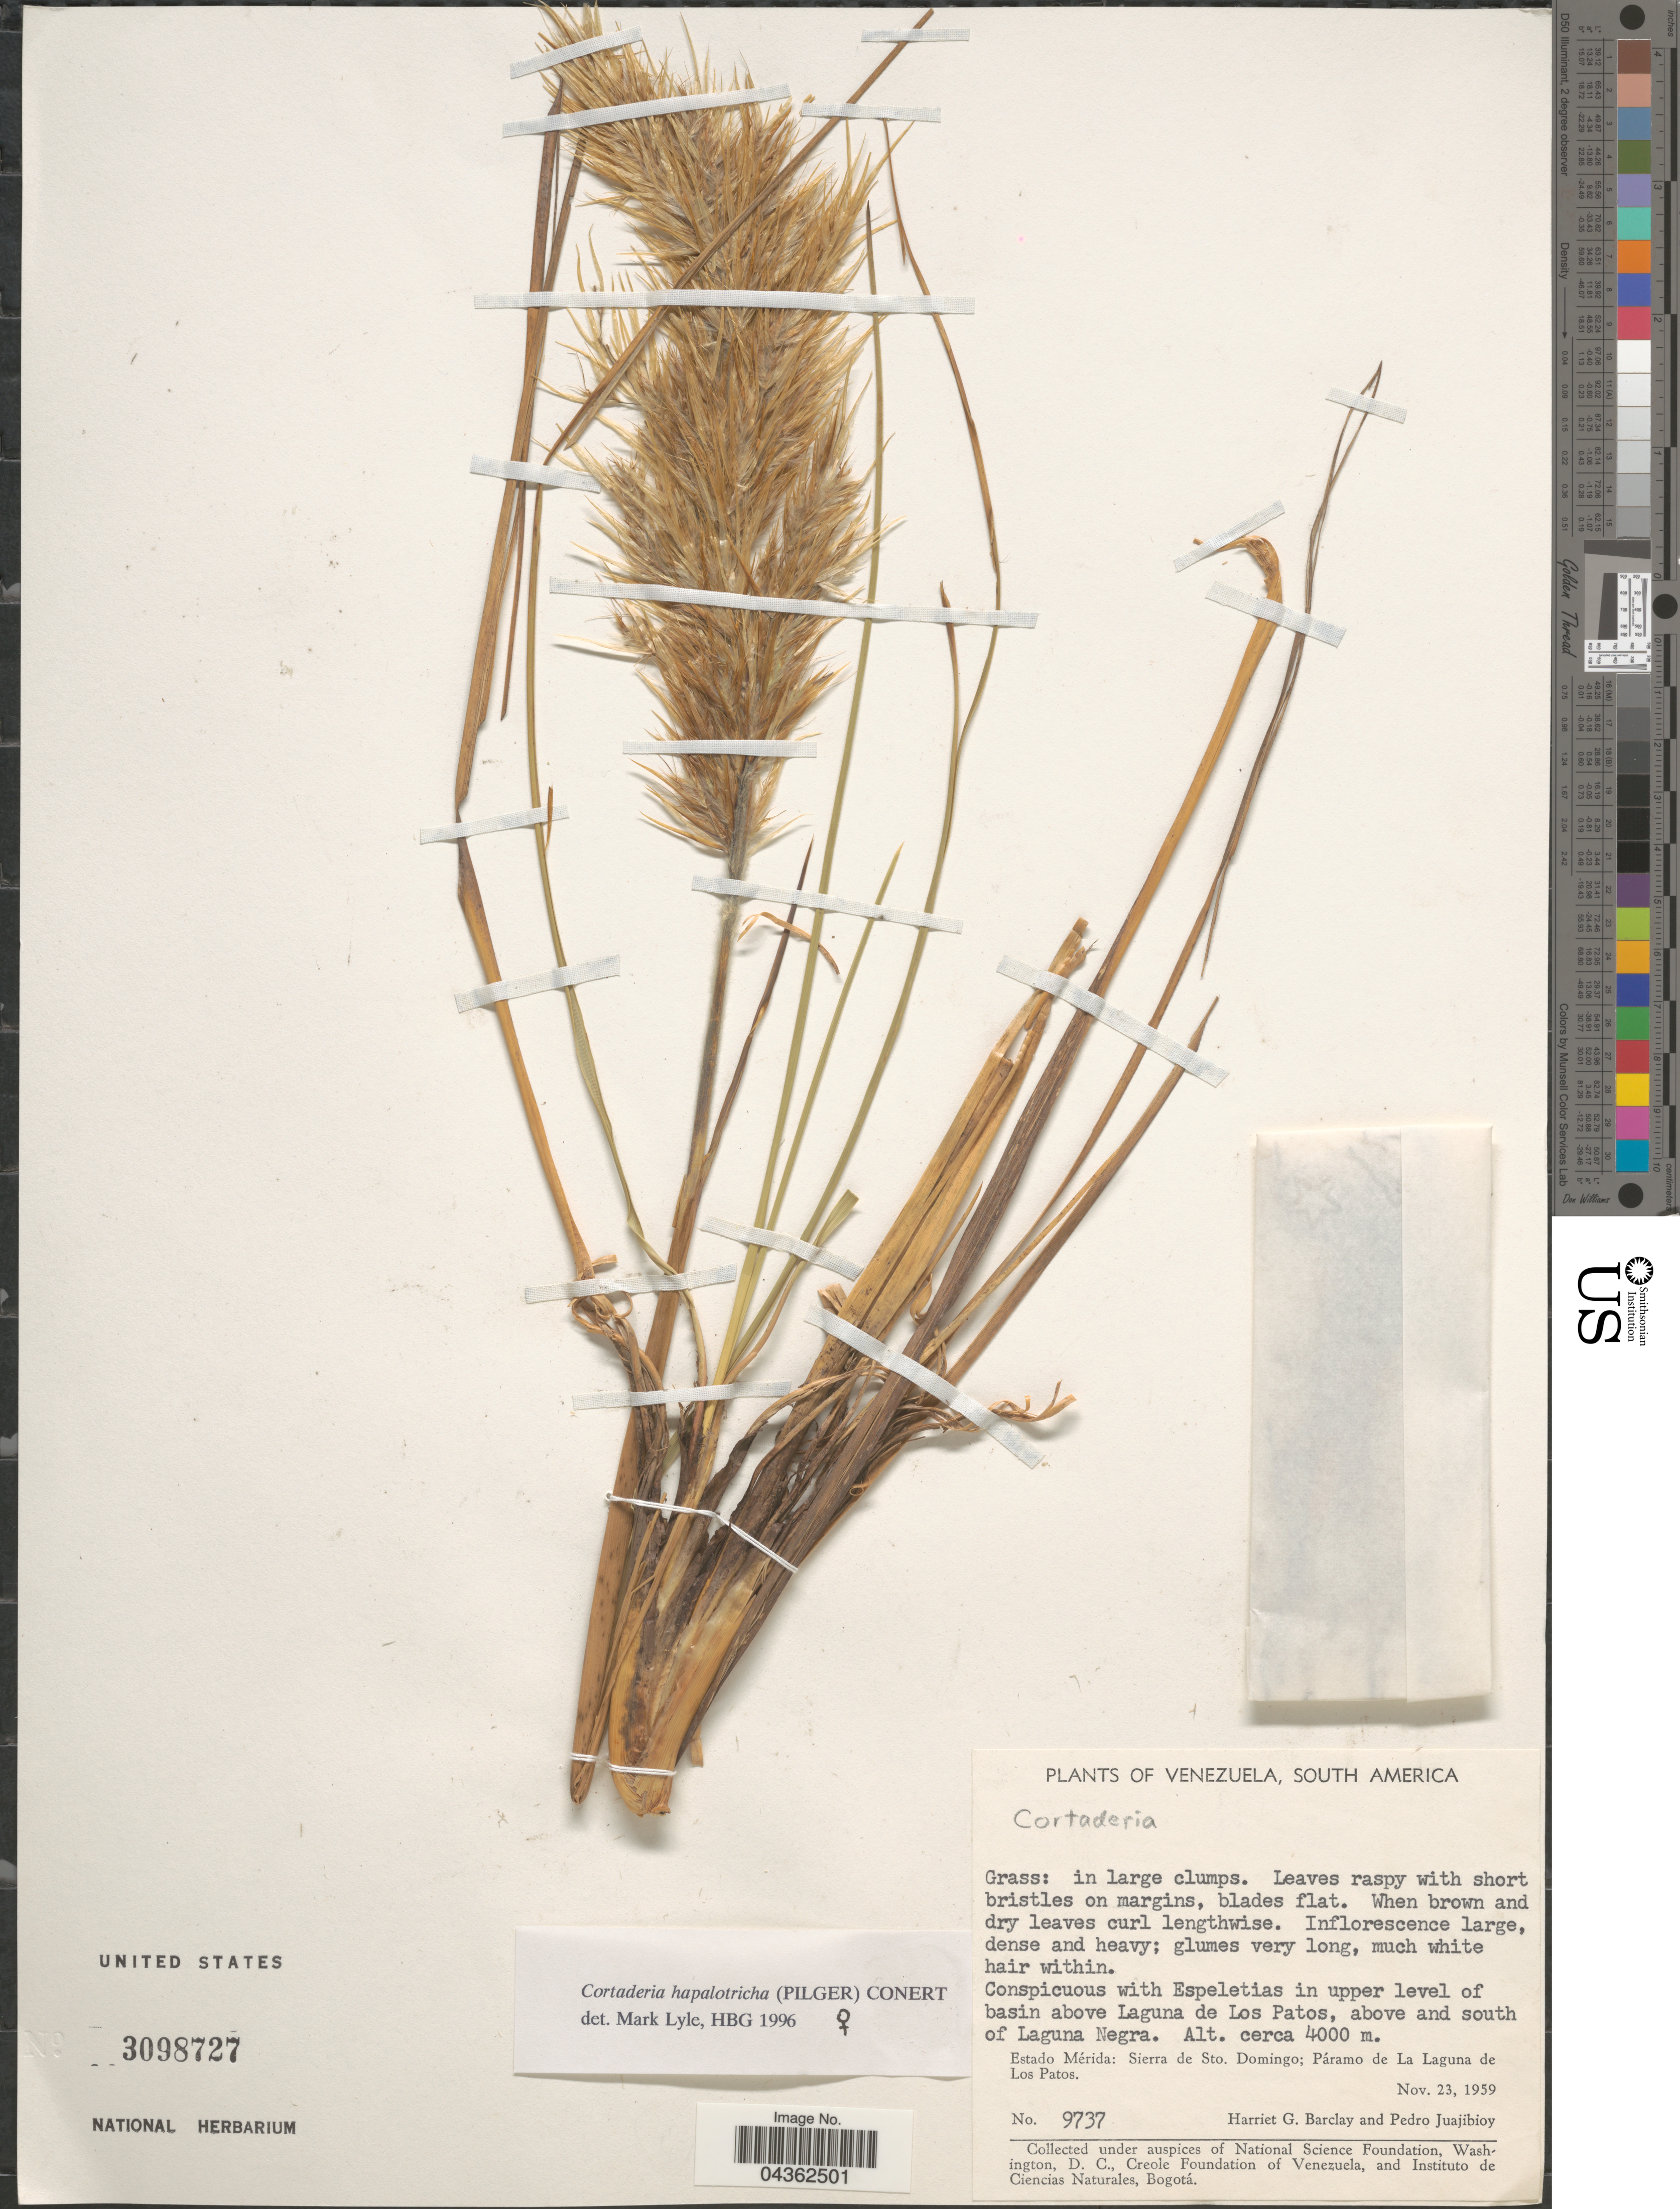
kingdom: Plantae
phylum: Tracheophyta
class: Liliopsida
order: Poales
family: Poaceae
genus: Cortaderia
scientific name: Cortaderia hapalotricha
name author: (Pilg.) Conert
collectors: H. G. Barclay & P. Juajibioy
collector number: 9737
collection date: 1959-11-23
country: Venezuela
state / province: Merida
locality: In upper level of basin above Laguna de Los Patos, above and south of Laguna Negra. Sierra de Sto. Domingo; Páramo de La Laguna de Los Patos.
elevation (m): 4000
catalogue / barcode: US 3098727